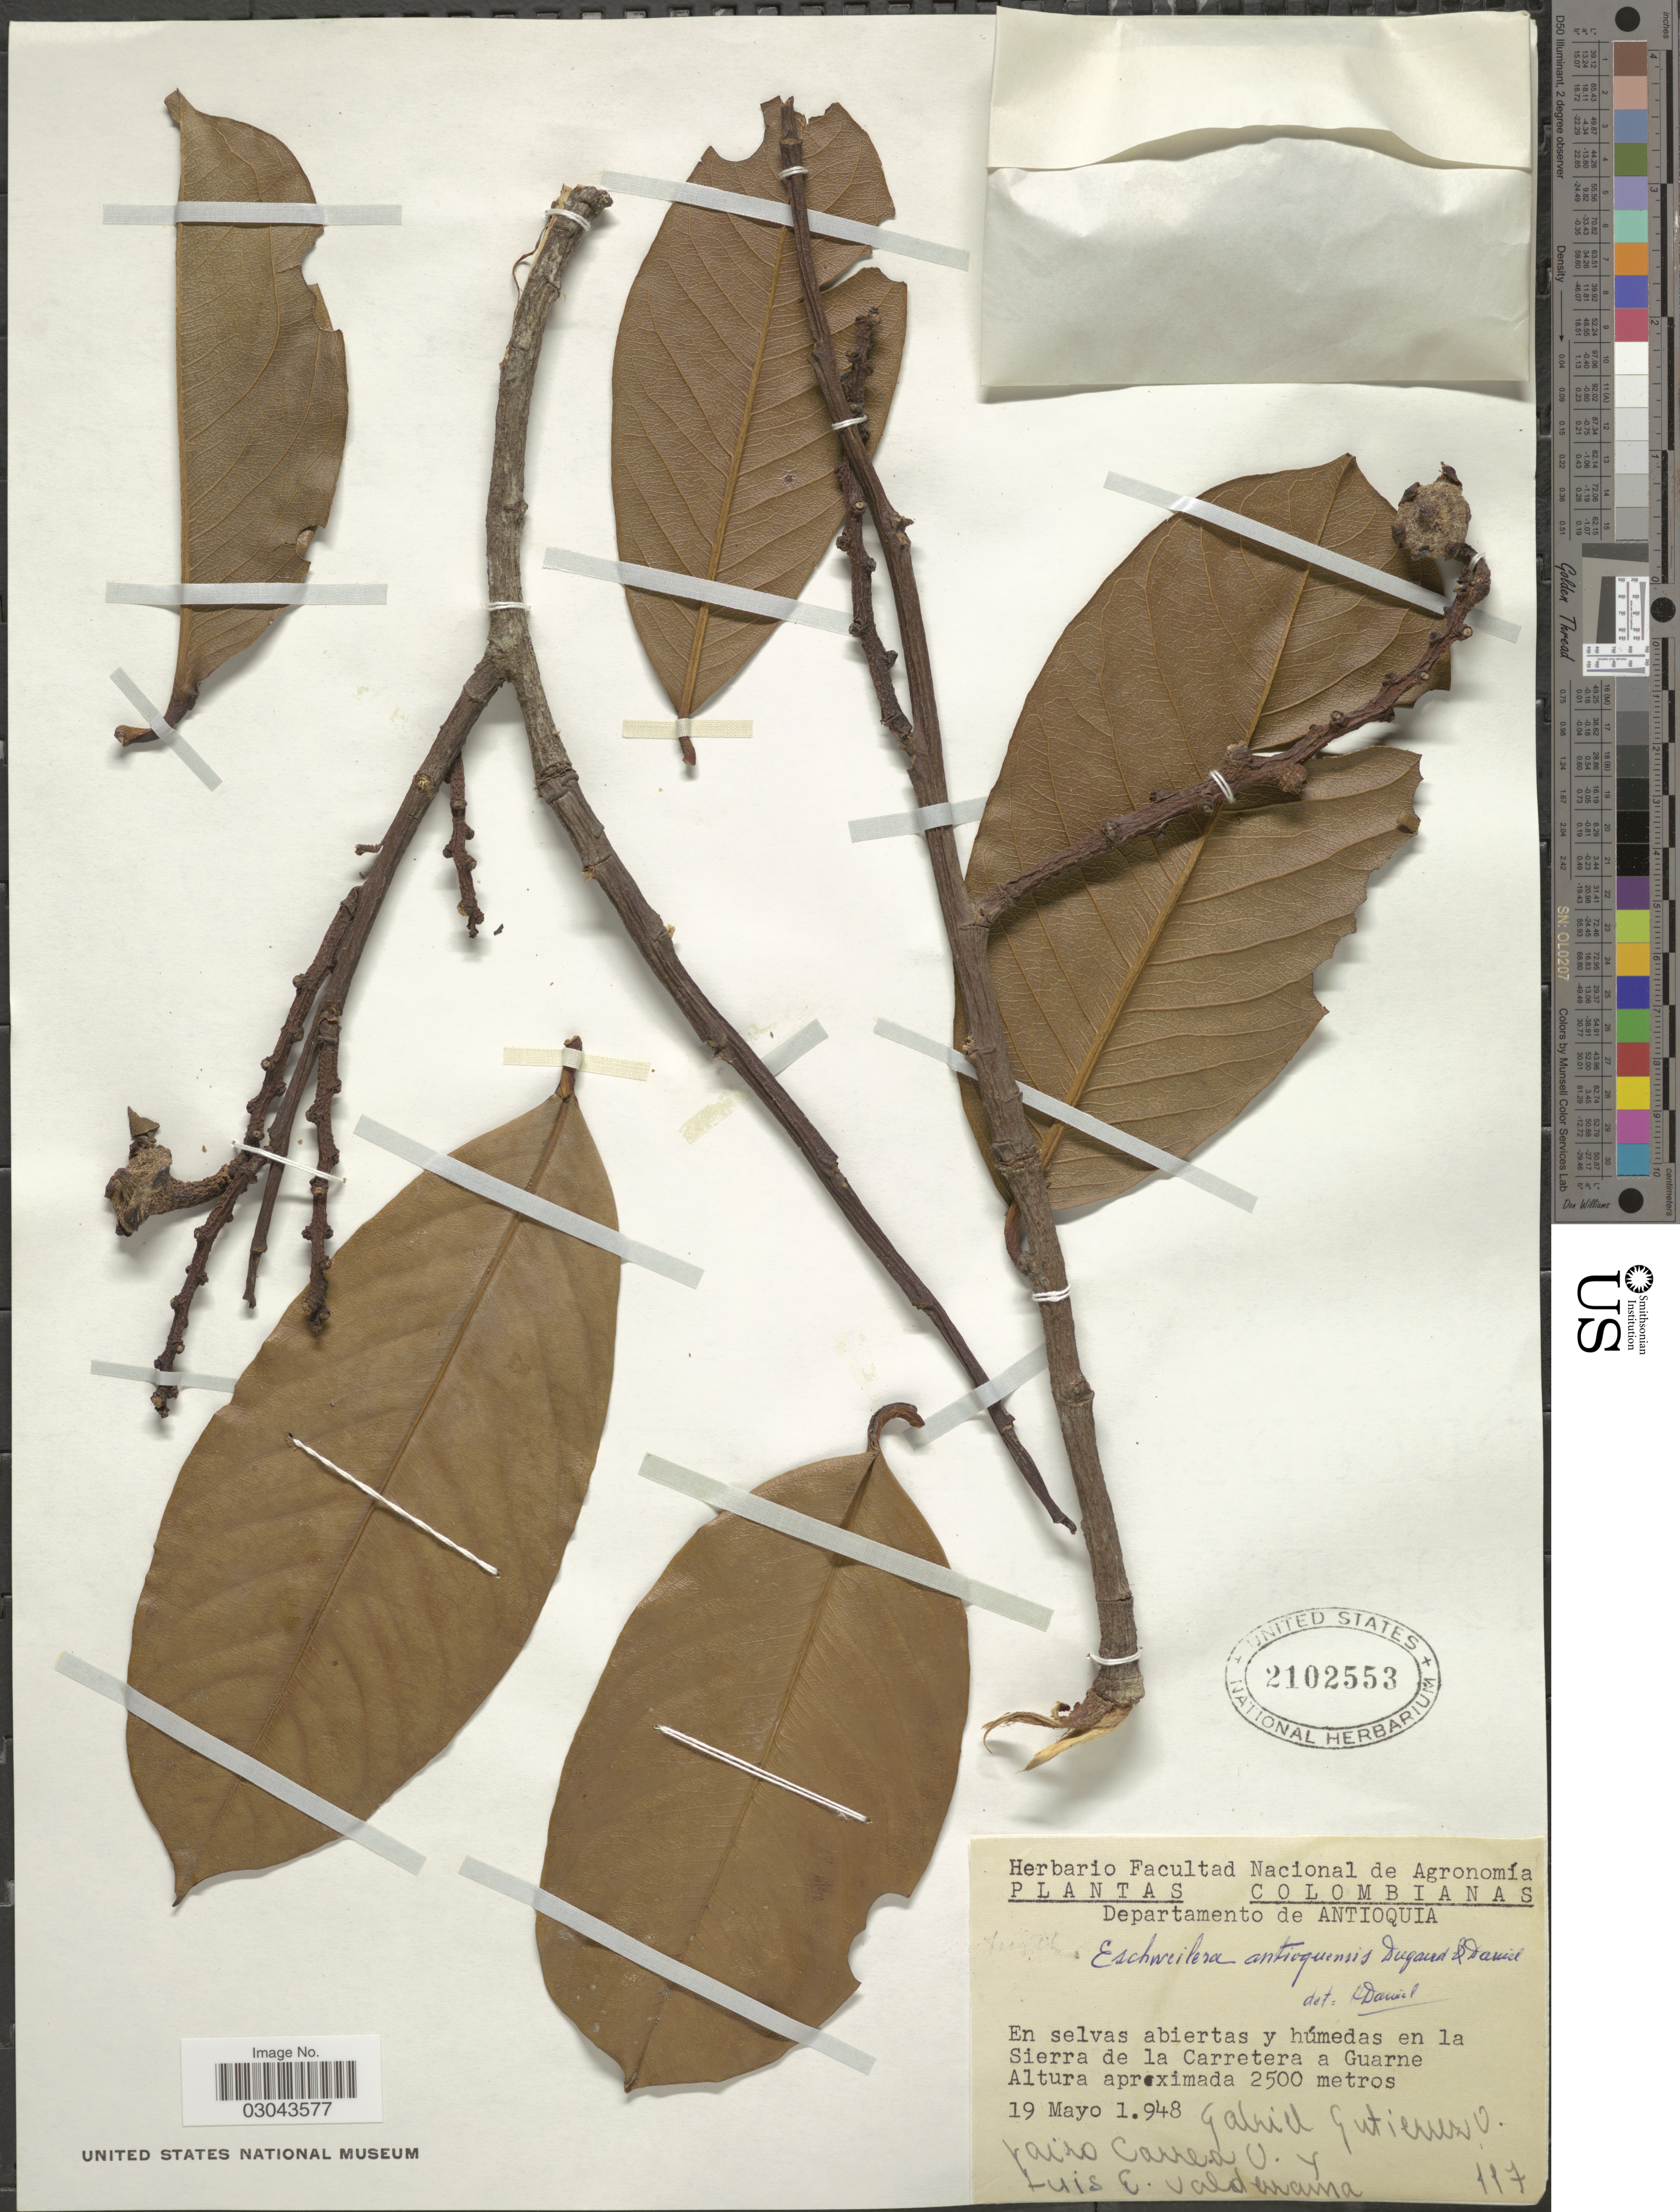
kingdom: Plantae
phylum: Tracheophyta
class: Magnoliopsida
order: Ericales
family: Lecythidaceae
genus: Eschweilera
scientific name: Eschweilera antioquensis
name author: Dugand G. & Daniel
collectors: G. Gutierrez, J. Carrea & L. Valderrama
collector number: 117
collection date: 1948-05-19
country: Colombia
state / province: Antioquia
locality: Departamento de Antioquia, En selvas abiertas y húmedas en la Sierra de la Carretera a Guarne.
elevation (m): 2500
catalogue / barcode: US 2102553